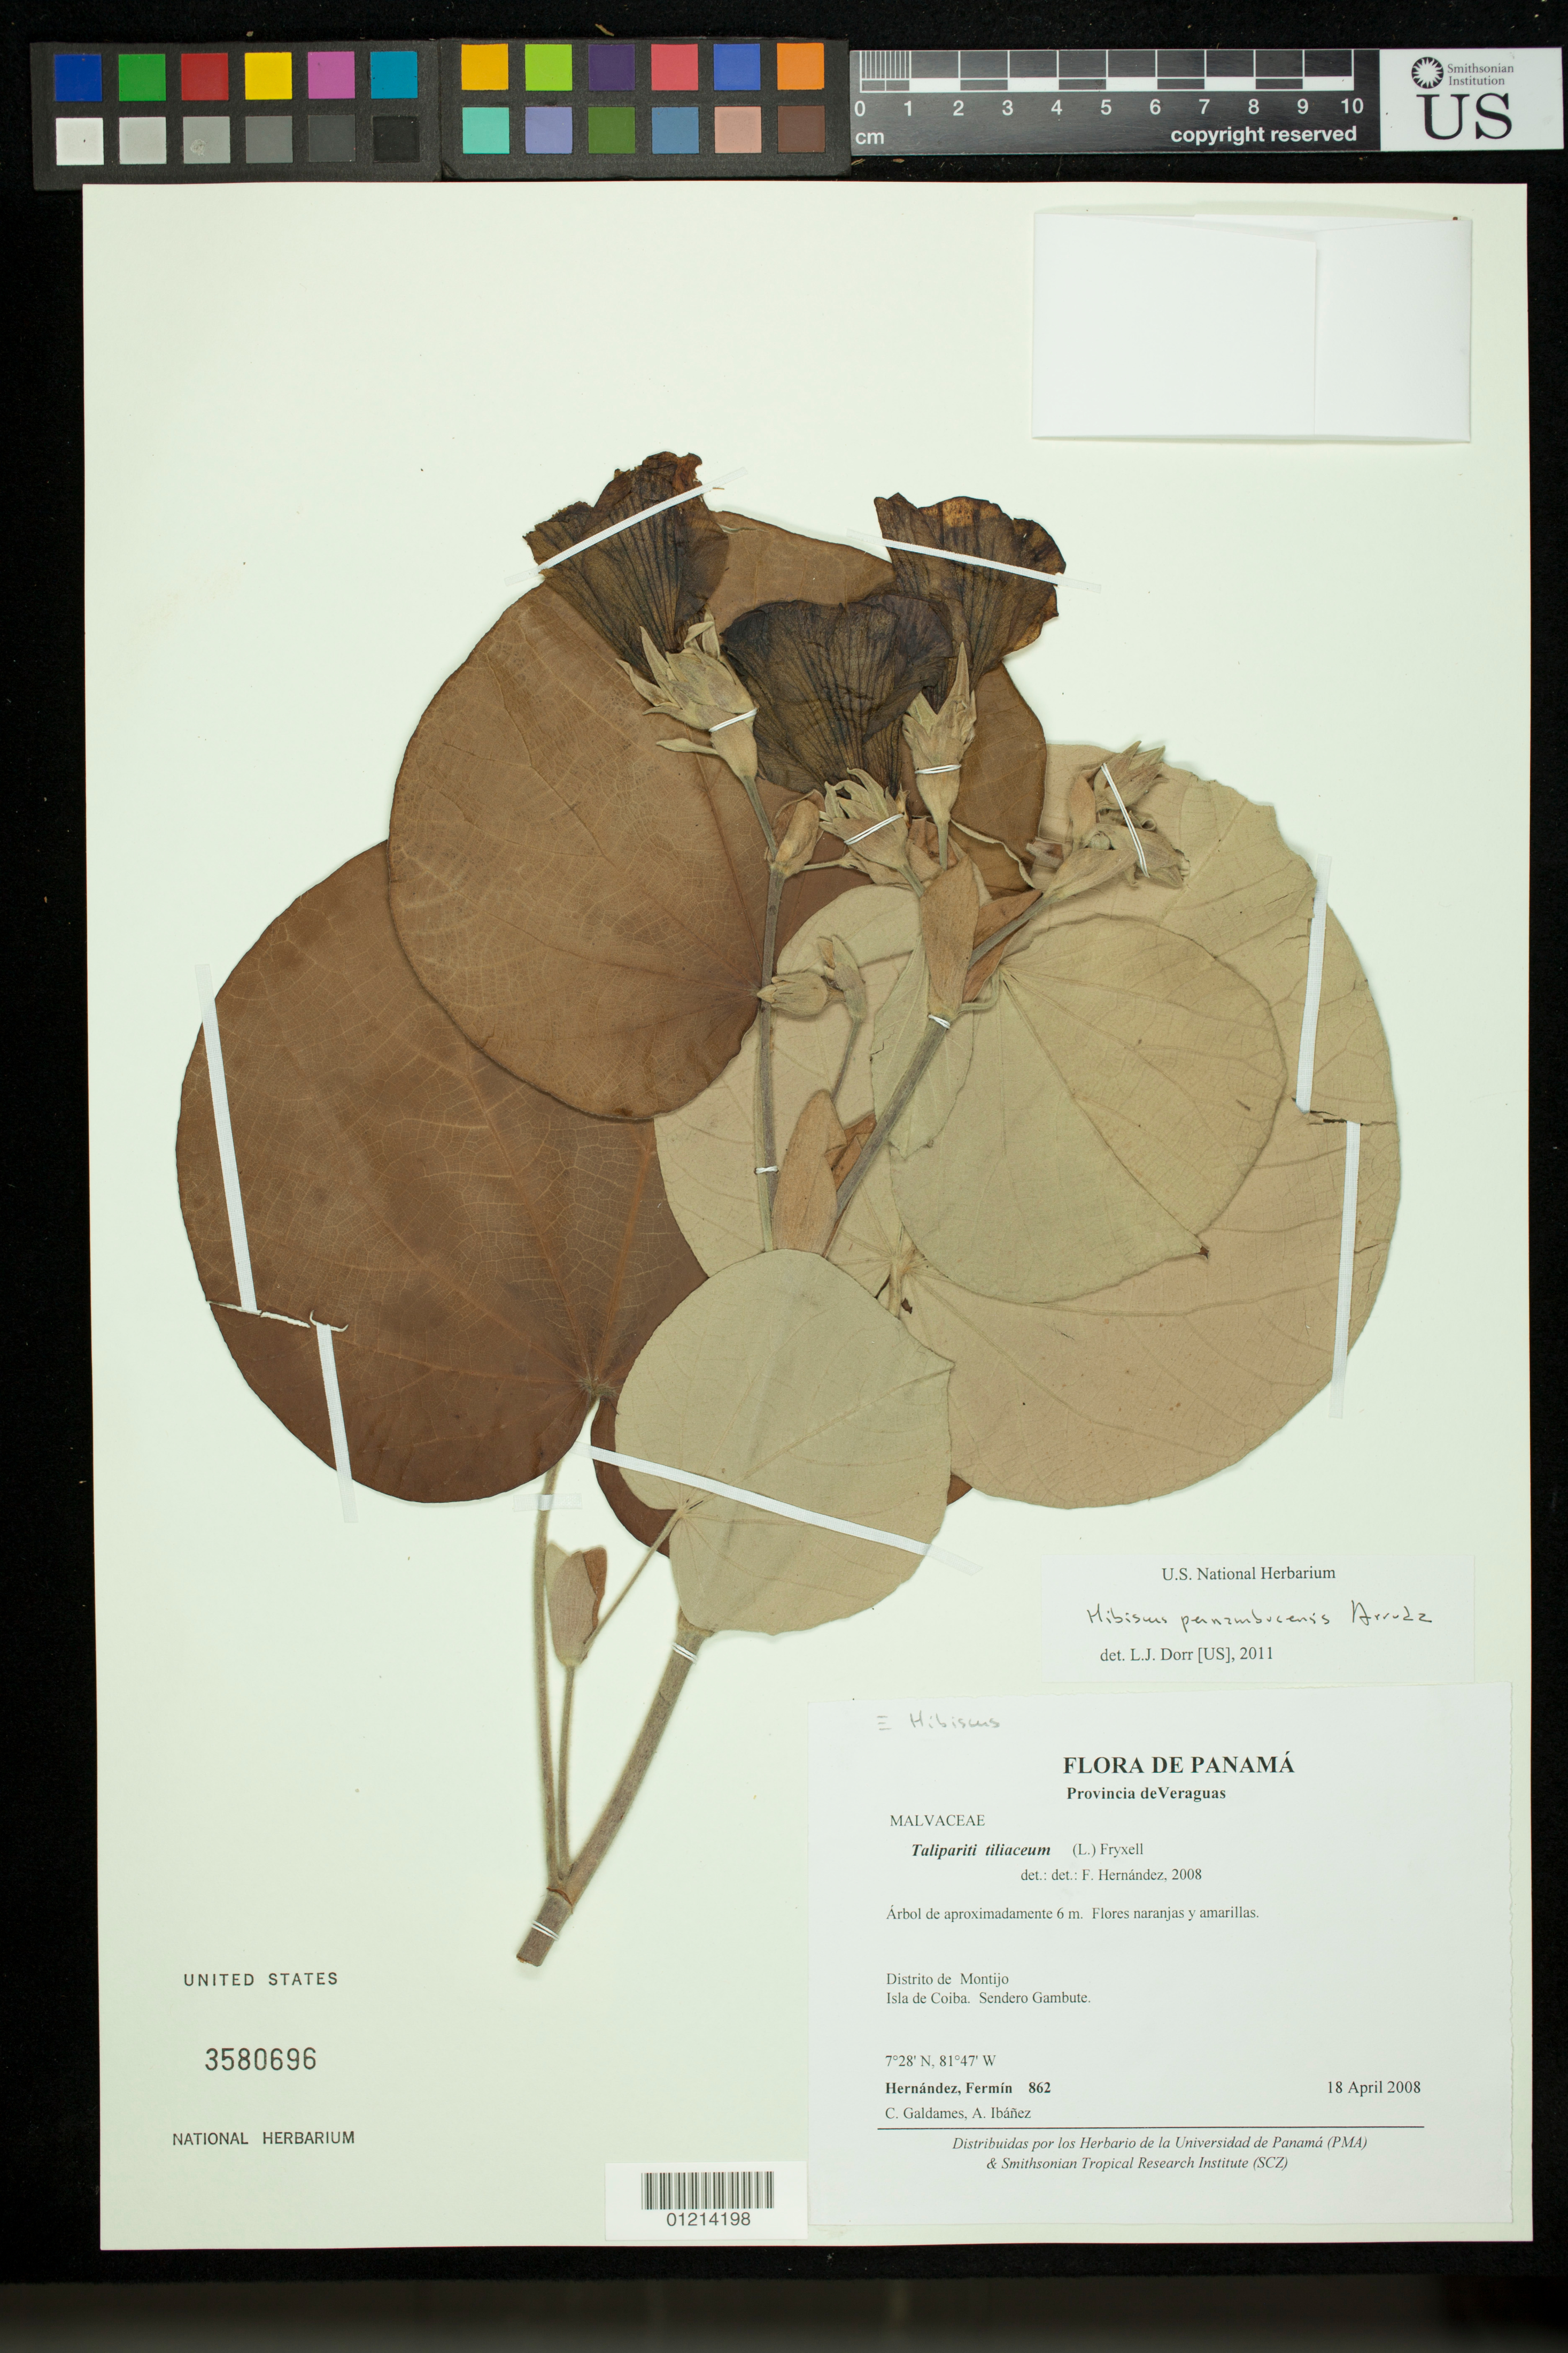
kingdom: Plantae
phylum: Tracheophyta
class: Magnoliopsida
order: Malvales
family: Malvaceae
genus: Talipariti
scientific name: Talipariti tiliaceum var. pernambucense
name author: (Arruda) Fryxell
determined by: Dorr, Laurence J., Curator (BOT), Smithsonian Institution - National Museum of Natural History (UNITED STATES)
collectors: F. Hernandez, C. Galdames & A. Ibáñez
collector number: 862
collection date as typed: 18 Apr 2008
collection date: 2008-04-18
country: Panama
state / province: Veraguas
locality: Provincia de Verguas: Distrito de Montijo, Isla de Coiba, Sendero Gambute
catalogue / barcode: US 3580696